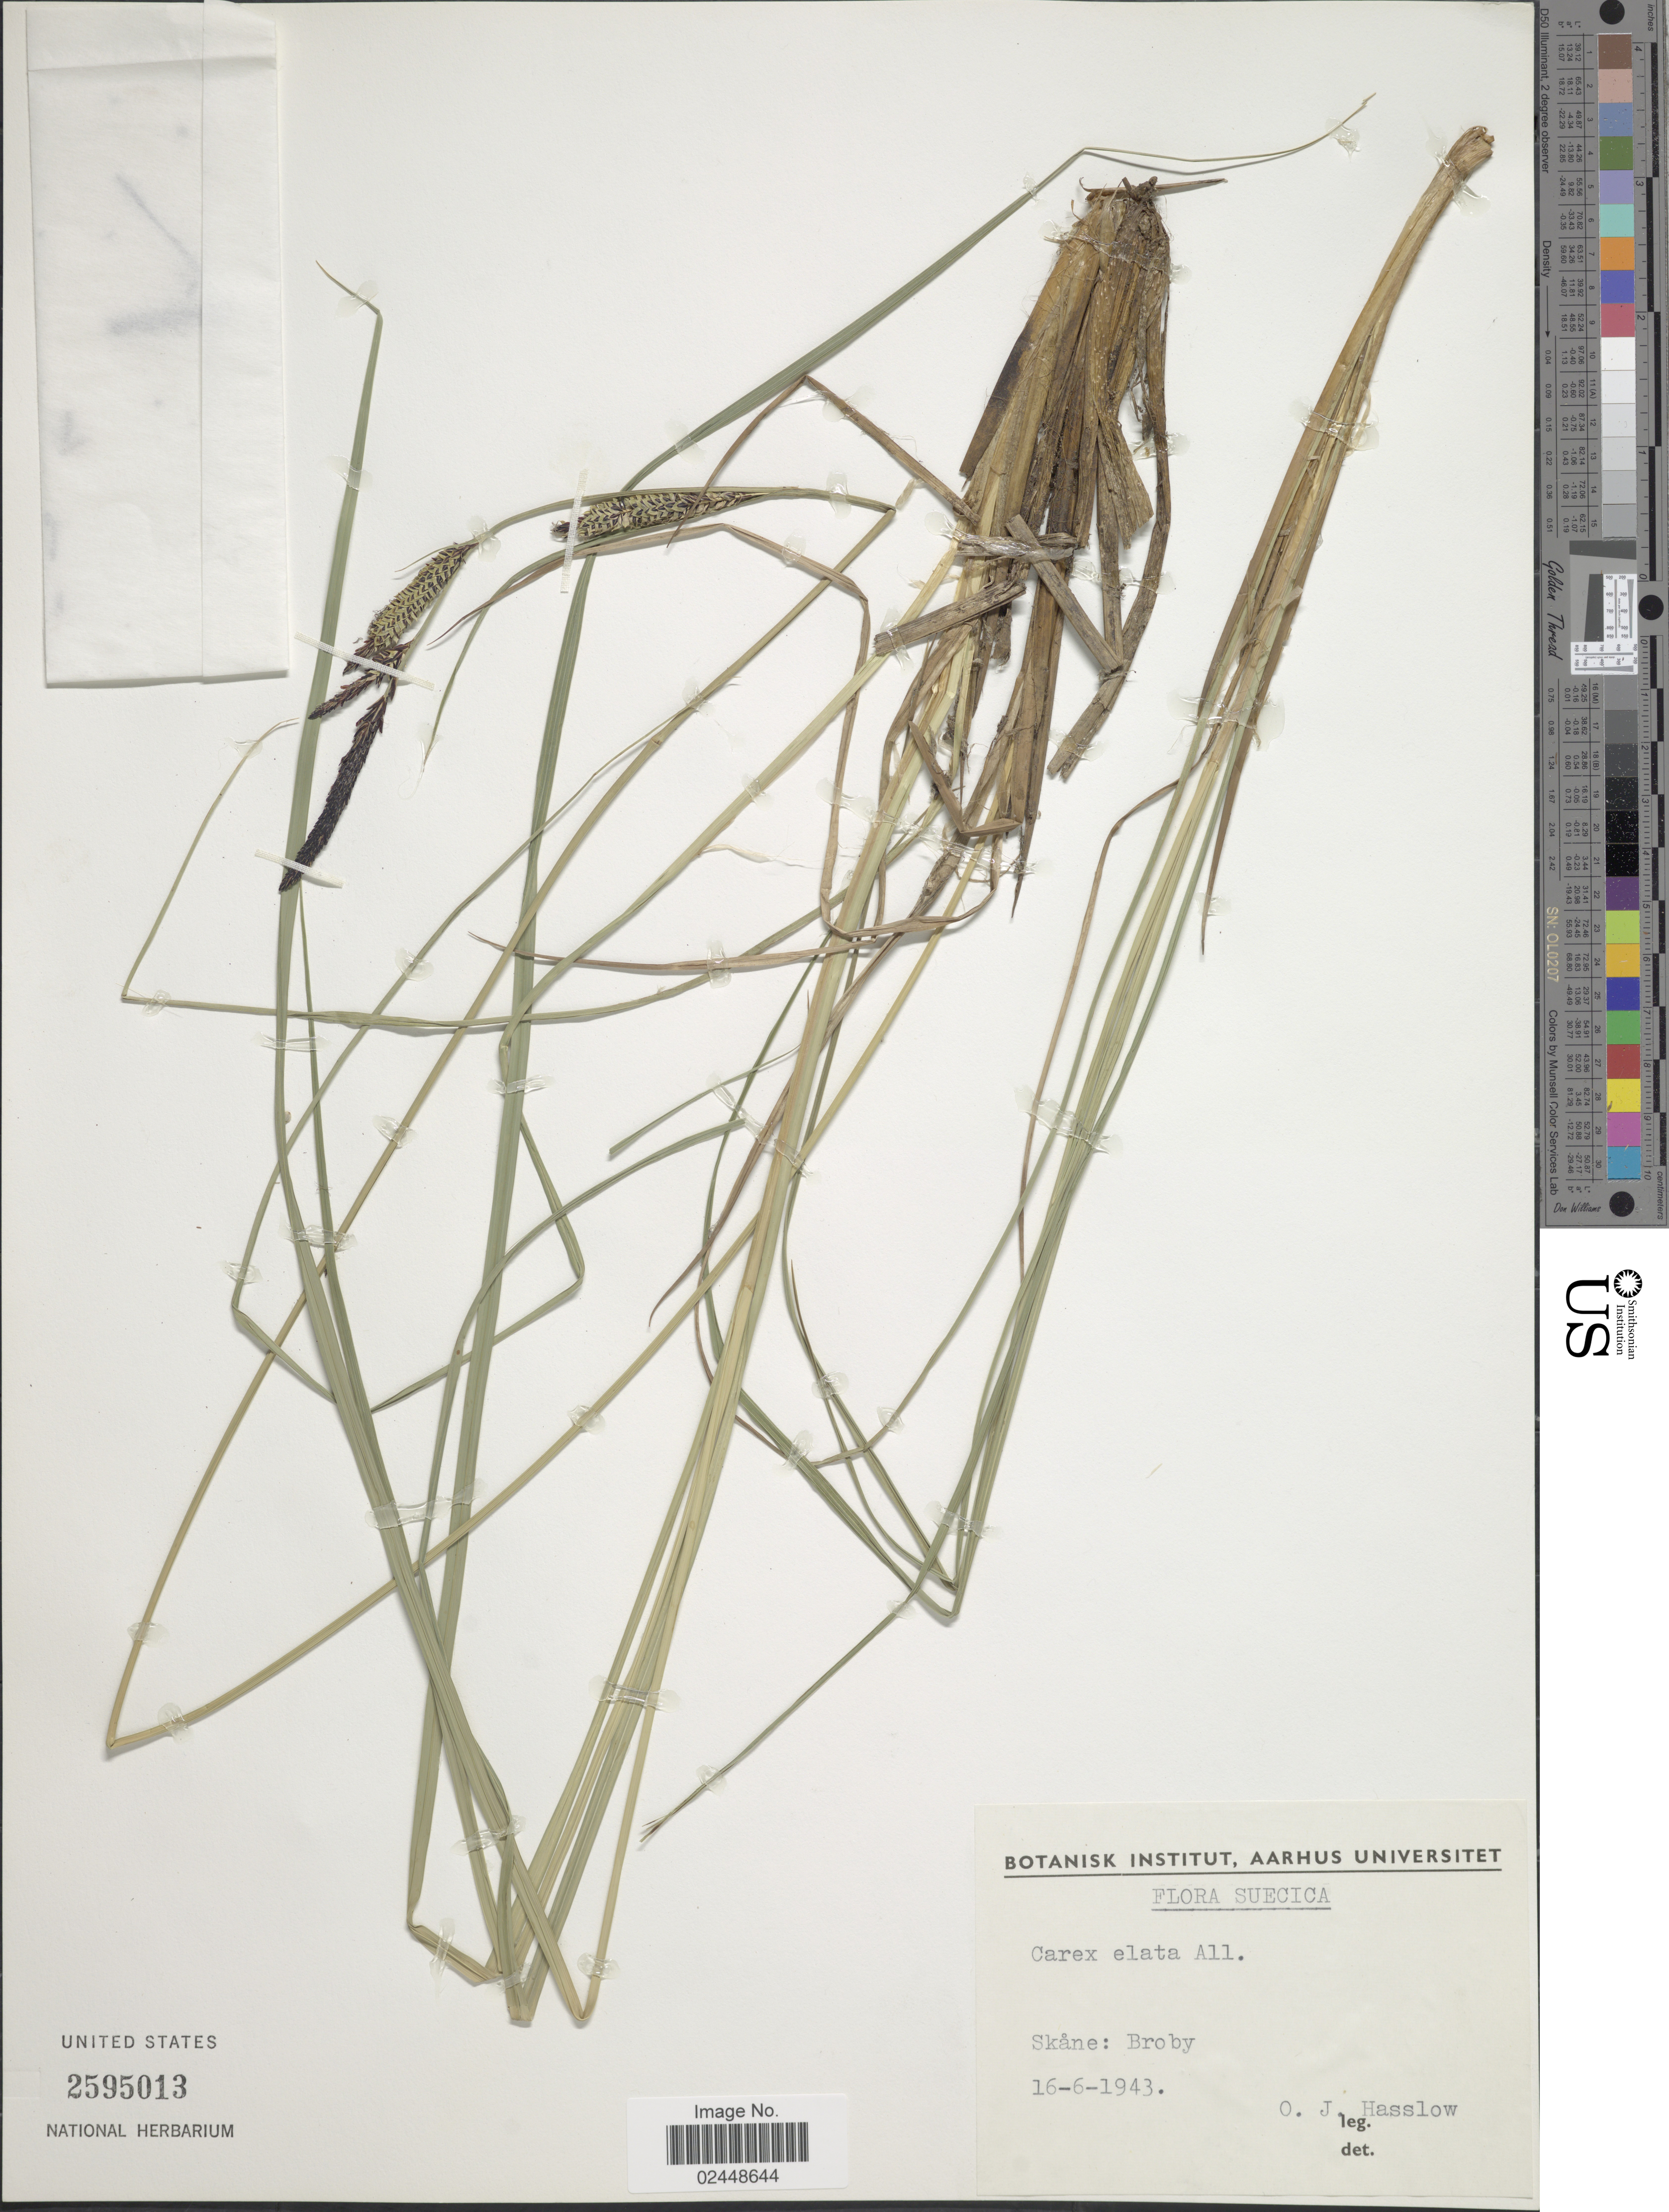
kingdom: Plantae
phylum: Tracheophyta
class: Liliopsida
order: Poales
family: Cyperaceae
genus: Carex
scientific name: Carex elata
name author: All.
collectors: O. Hasslow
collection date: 1943-06-16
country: Sweden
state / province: Skåne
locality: Suecica: Broby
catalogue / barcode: US 2595013